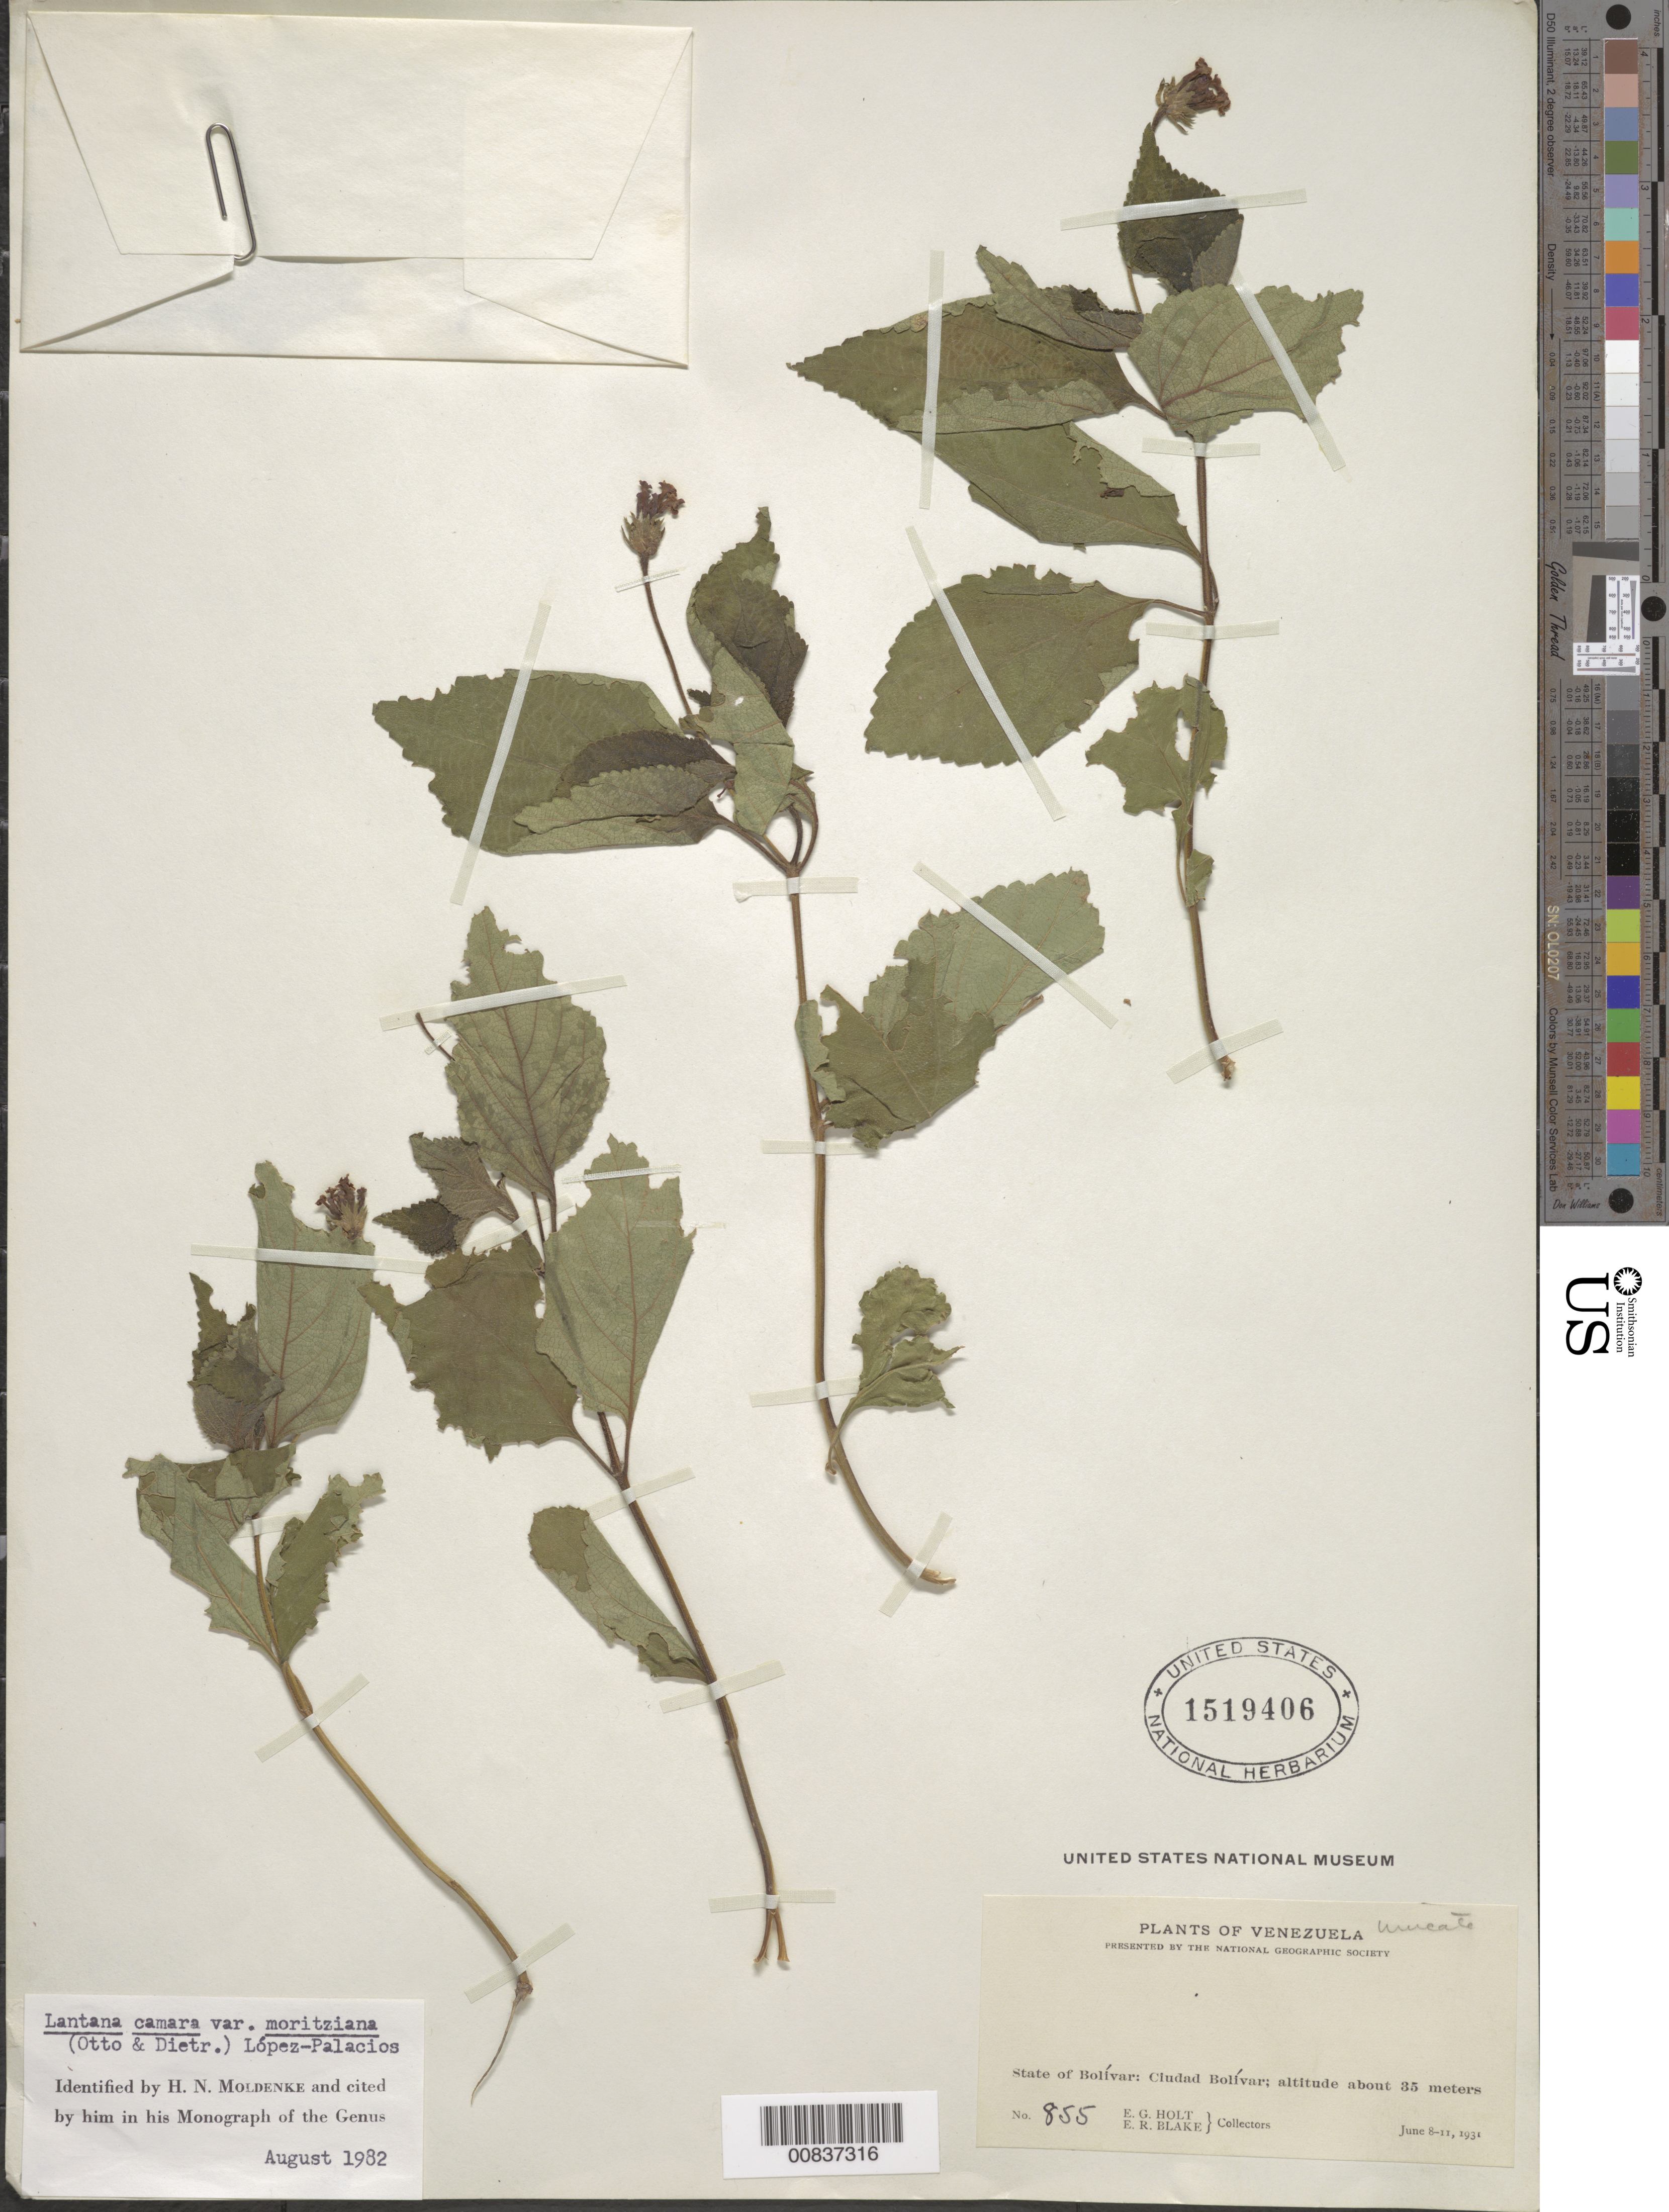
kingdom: Plantae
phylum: Tracheophyta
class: Magnoliopsida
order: Lamiales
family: Verbenaceae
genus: Lantana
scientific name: Lantana camara var. moritziana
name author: (Otto & A. Dietr.) López-Pal.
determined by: Moldenke, H. N.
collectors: E. Holt & E. R. Blake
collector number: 855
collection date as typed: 8-Jun-31 to 11-Jun-31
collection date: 1931-06-08/1931-06-11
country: Venezuela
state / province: Bolívar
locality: Ciudad Bolívar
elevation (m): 35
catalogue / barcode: US 1519406